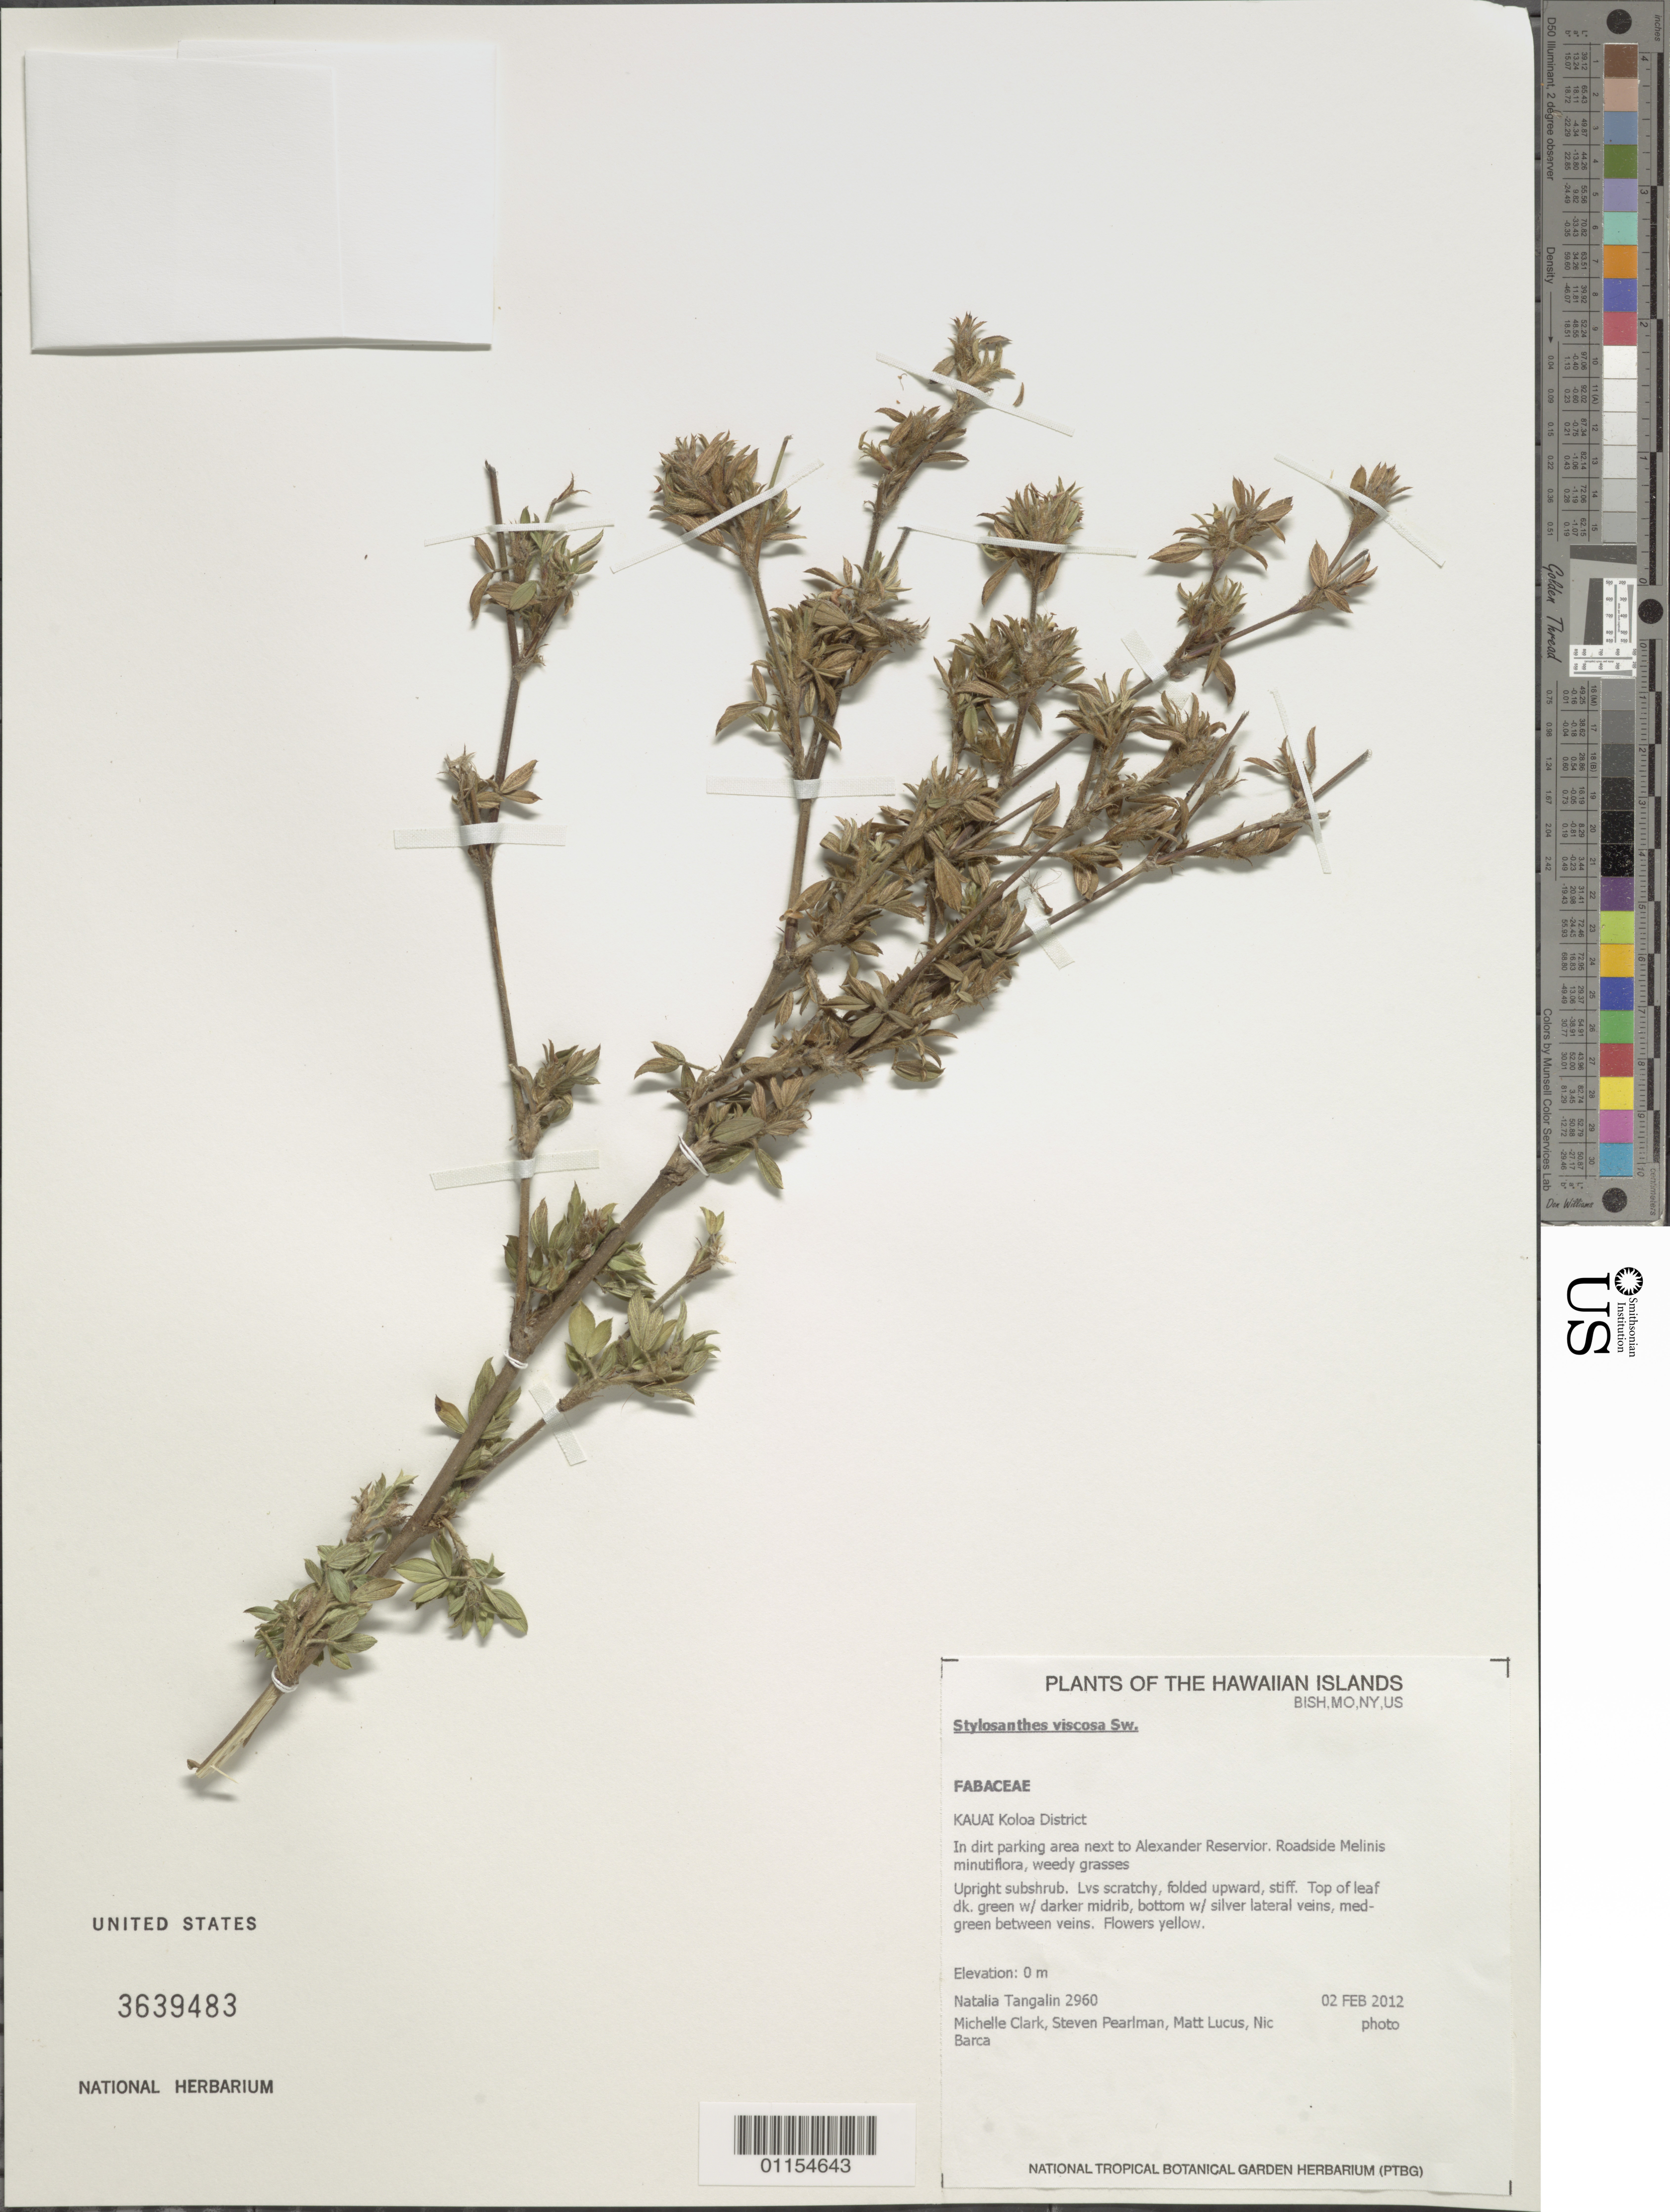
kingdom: Plantae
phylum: Tracheophyta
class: Magnoliopsida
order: Fabales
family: Fabaceae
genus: Stylosanthes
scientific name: Stylosanthes viscosa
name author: Sw.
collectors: N. Tangalin, M. Clark, S. P. Perlman, M. Lucas & N. Barca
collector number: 2960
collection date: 2012-02-02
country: United States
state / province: Hawaii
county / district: Kaui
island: Kaua'i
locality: Koloa District, in dirt parking area next to Alexander Reservoir.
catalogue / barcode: US 3639483